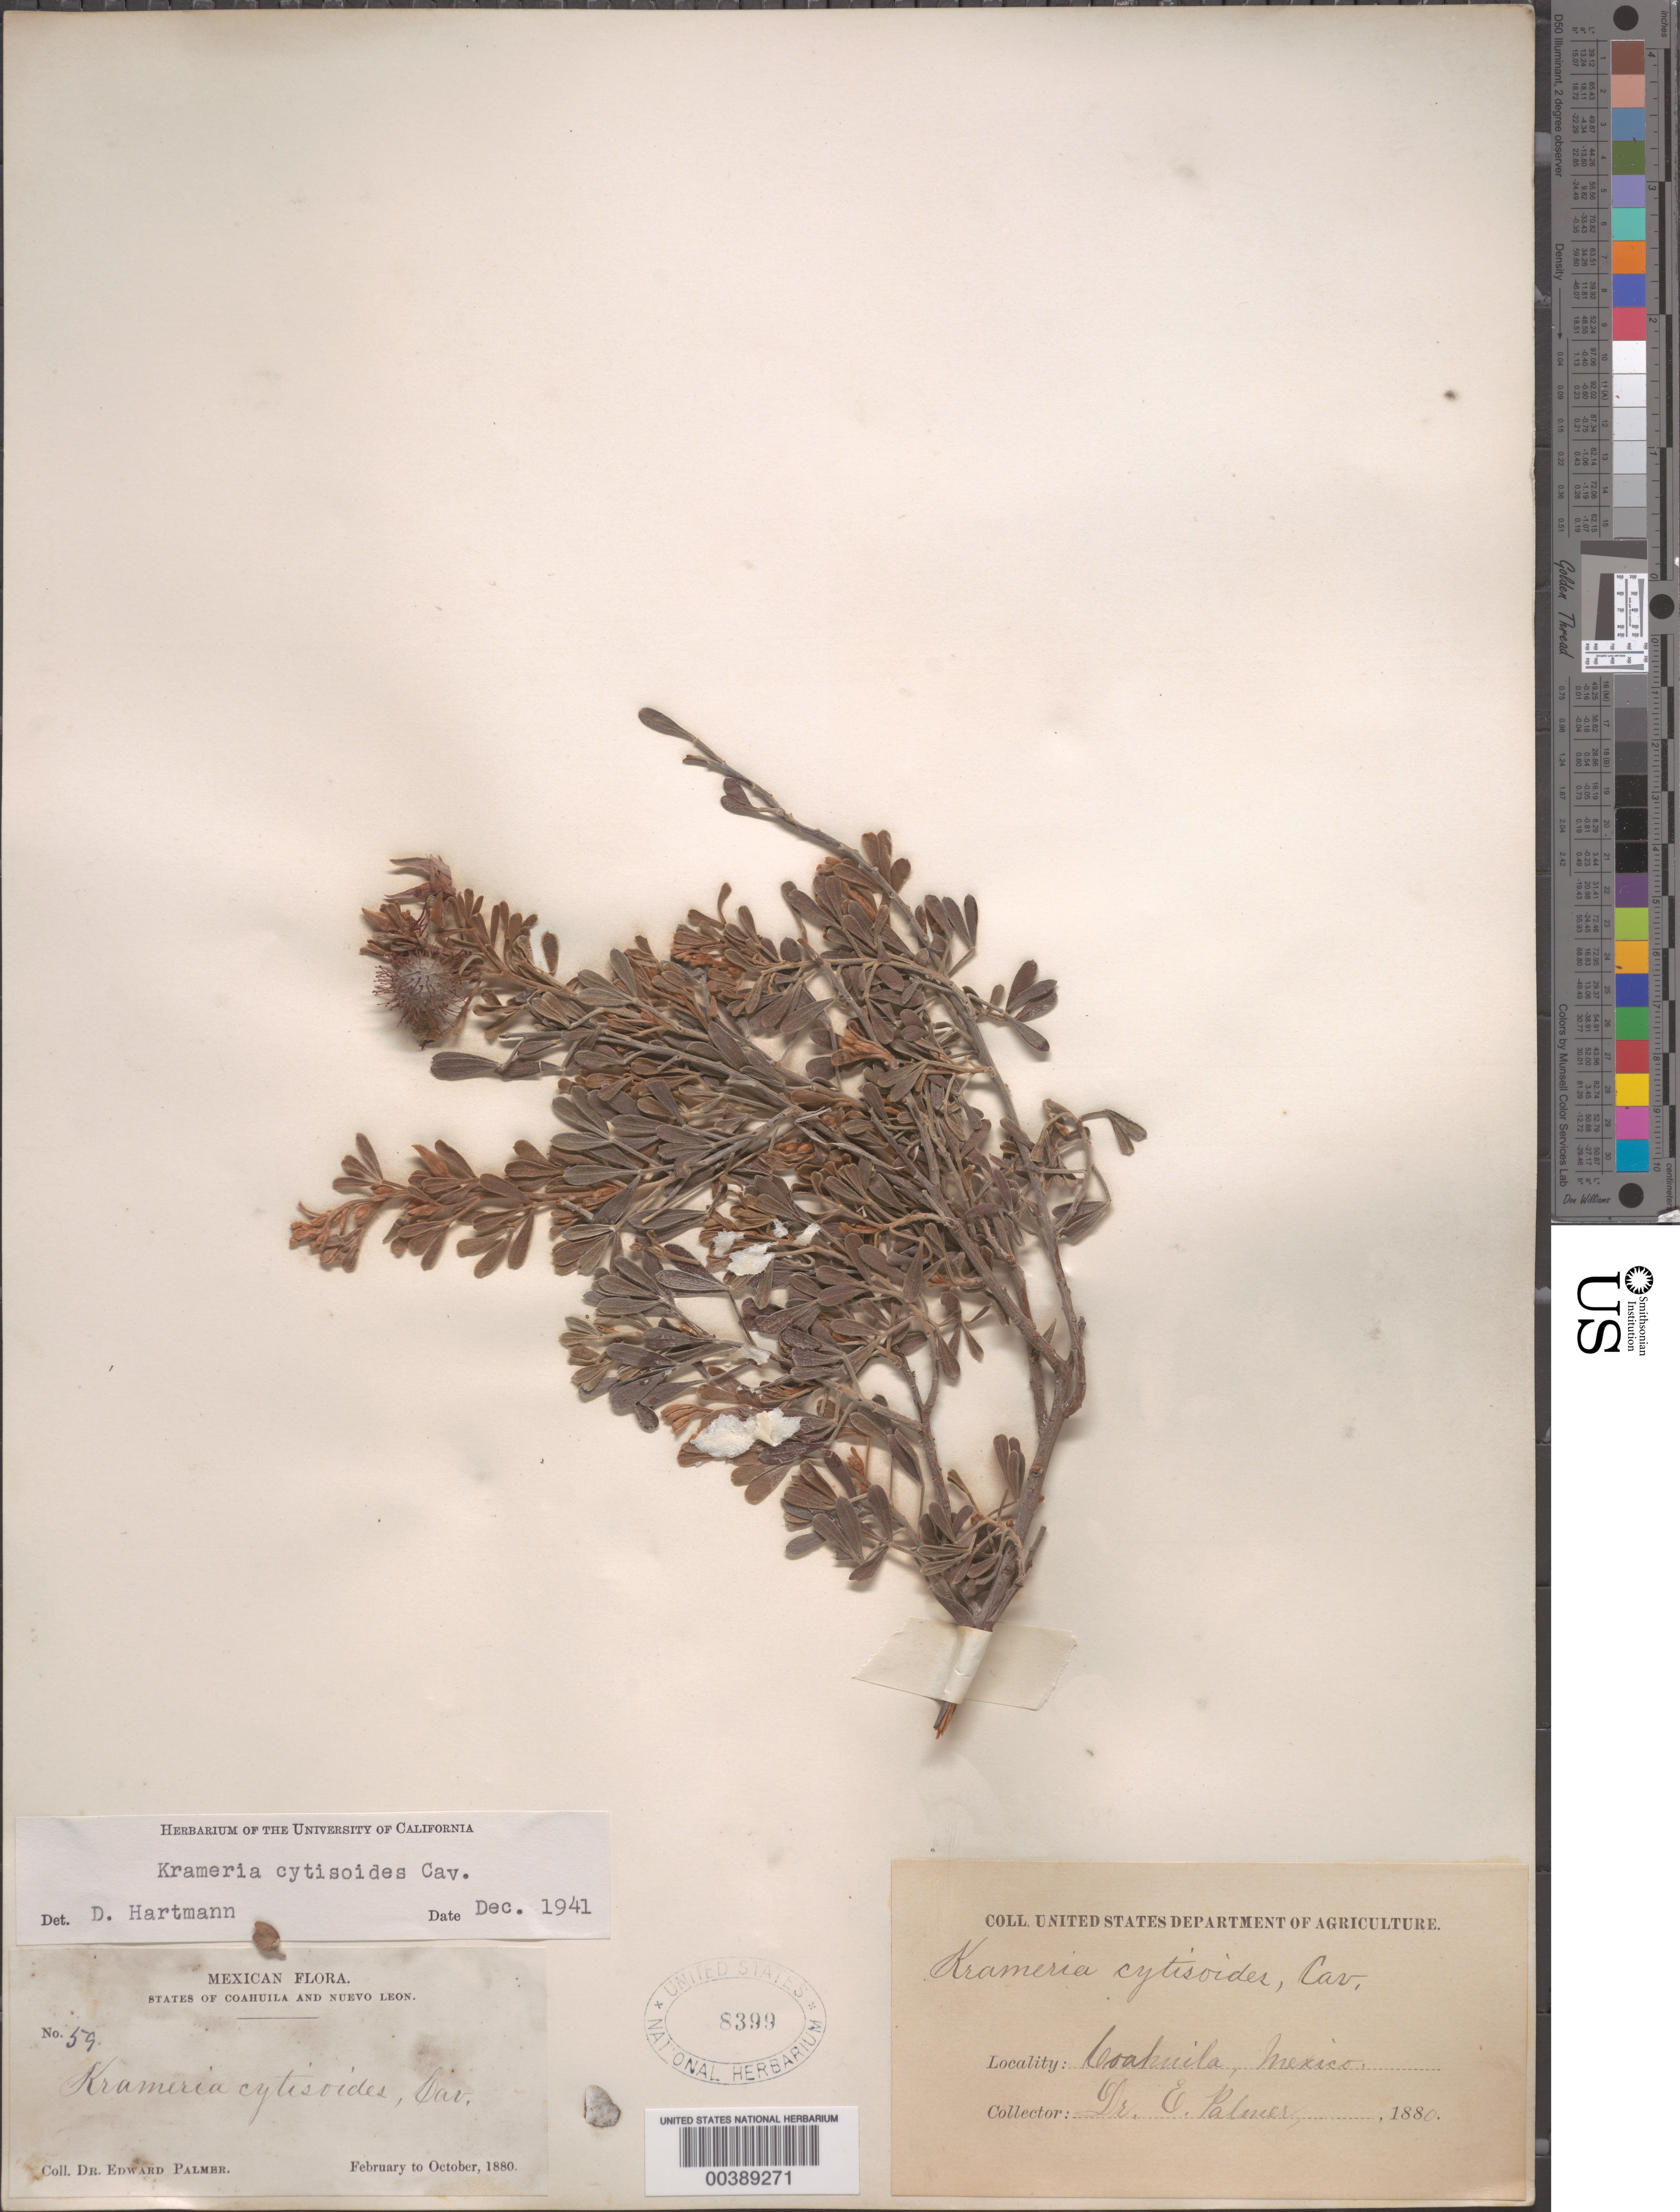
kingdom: Plantae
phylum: Tracheophyta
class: Magnoliopsida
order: Zygophyllales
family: Krameriaceae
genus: Krameria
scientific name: Krameria cytisoides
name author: Cav.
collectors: E. Palmer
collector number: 59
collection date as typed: Feb 1880 to -- Oct 1880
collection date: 1880-02/1880-10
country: Mexico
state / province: Coahuila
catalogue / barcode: US 8399